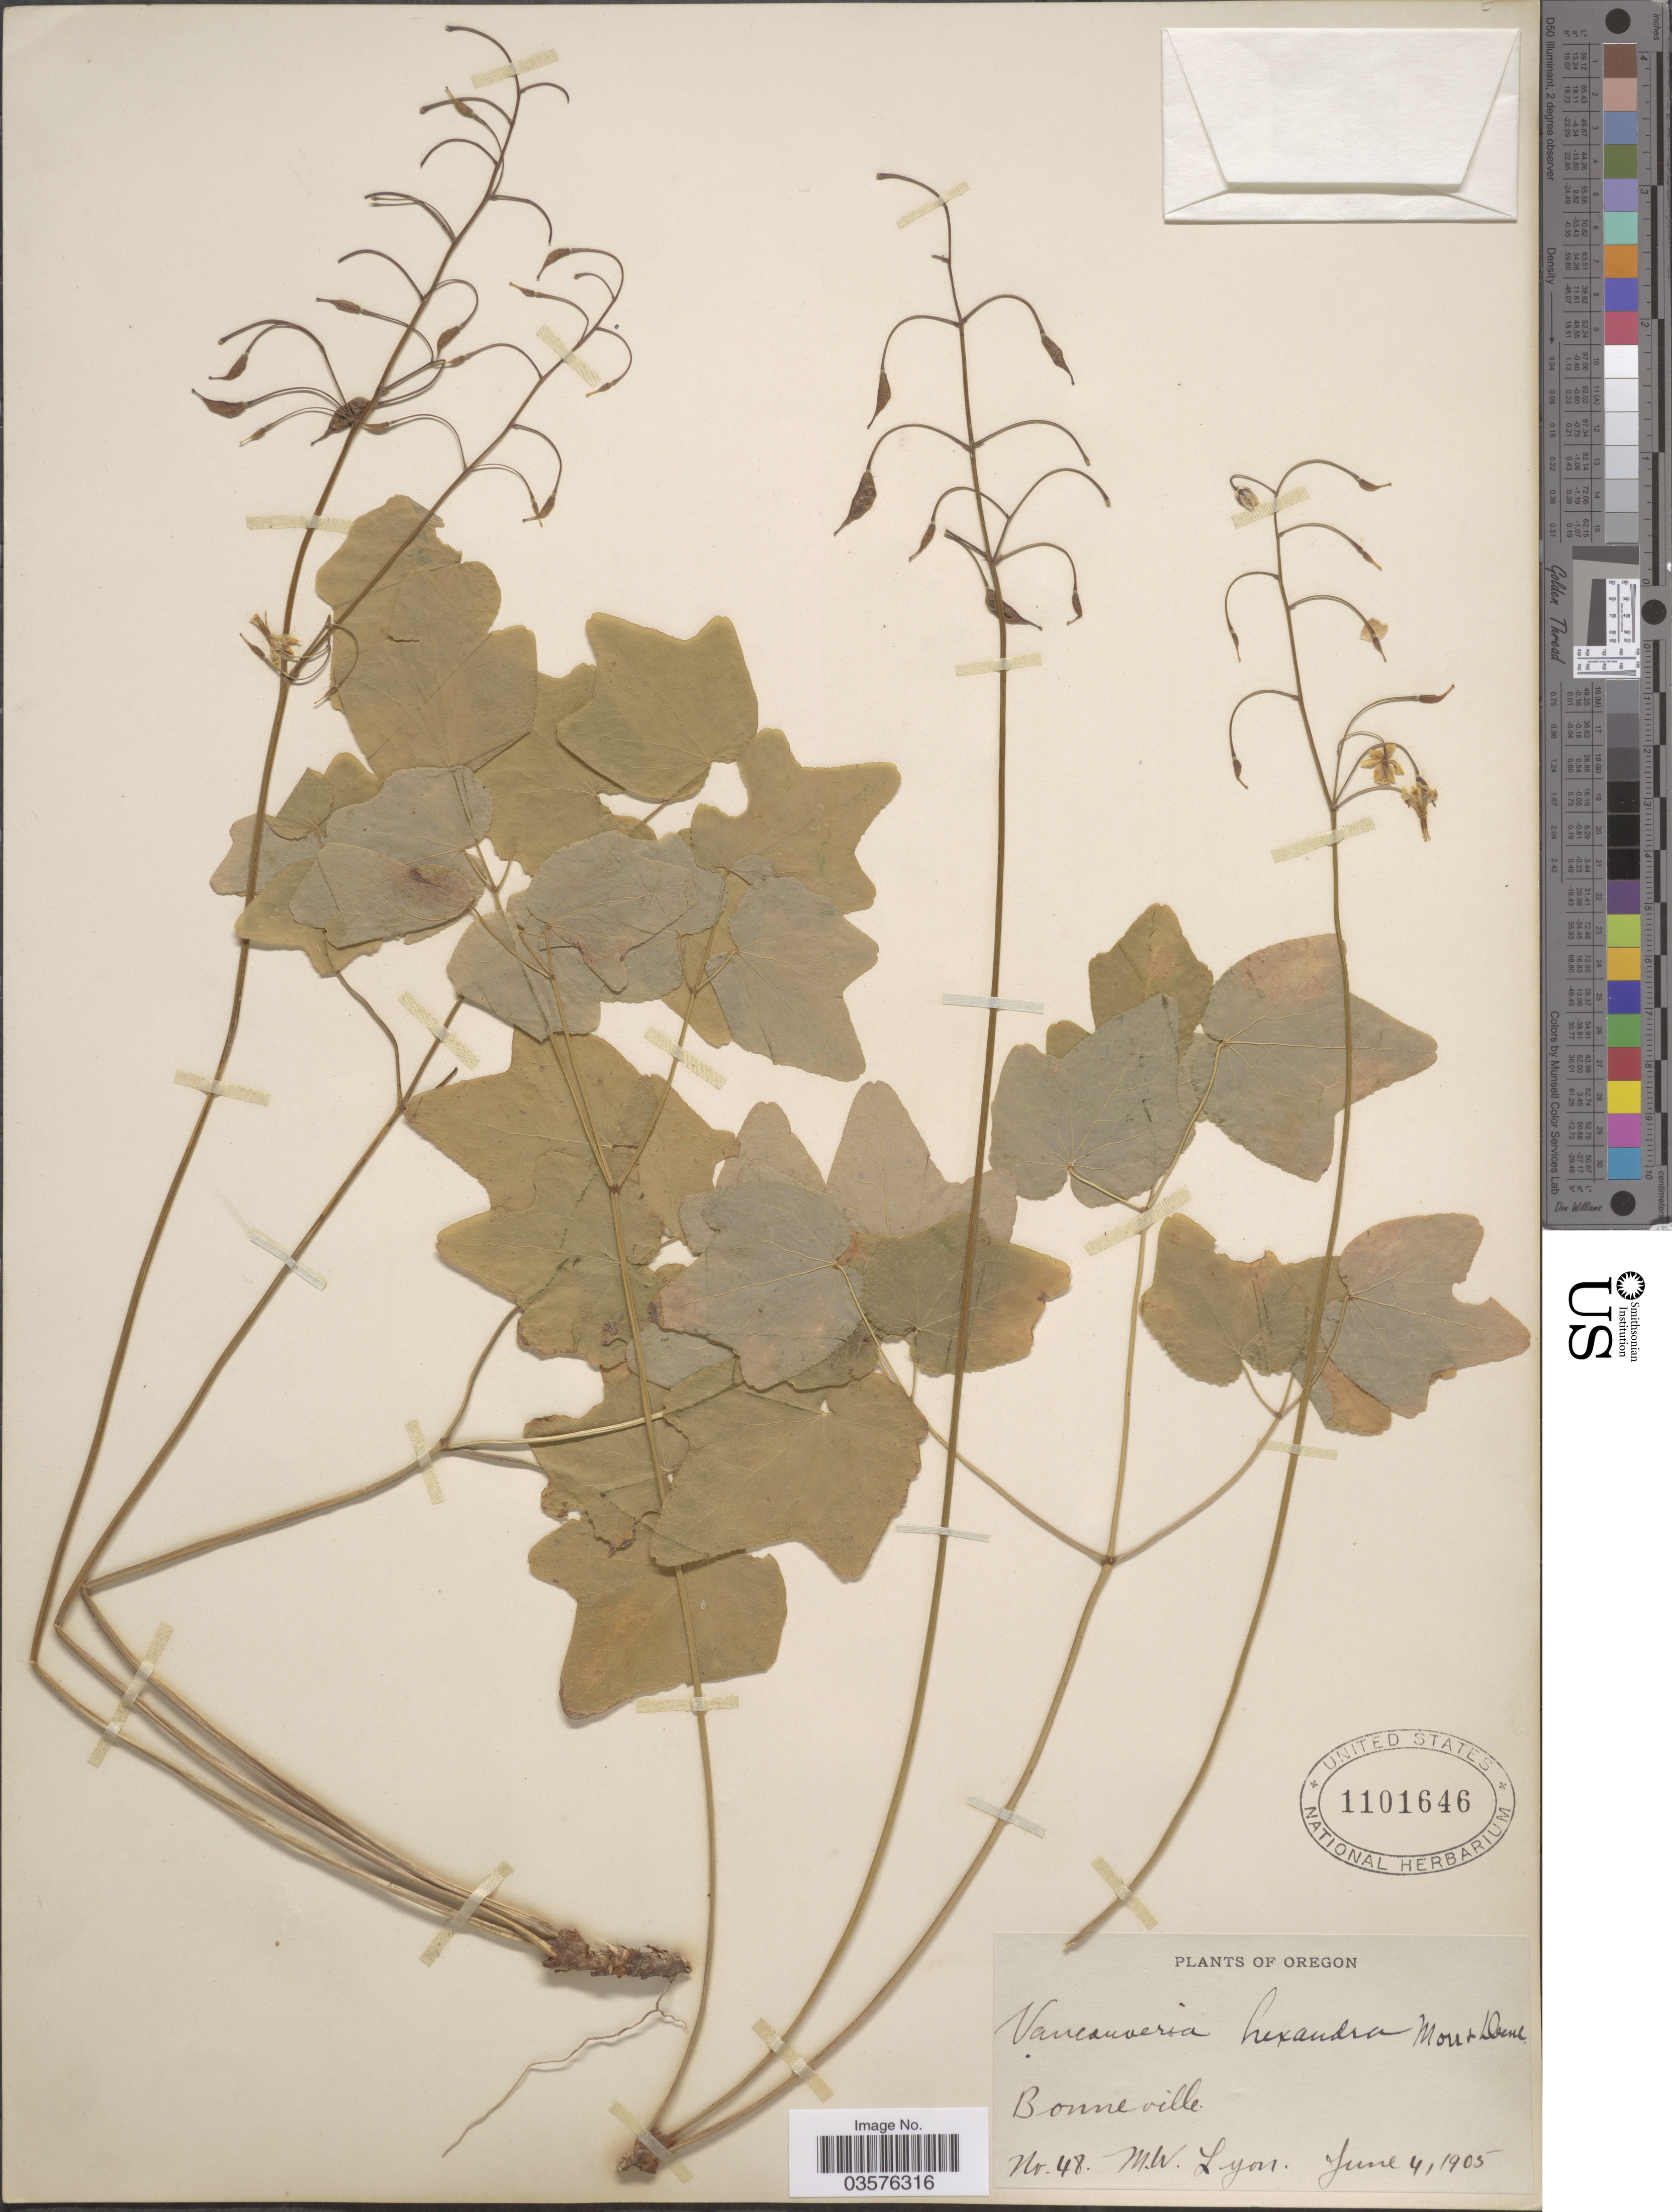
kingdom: Plantae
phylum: Tracheophyta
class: Magnoliopsida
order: Ranunculales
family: Berberidaceae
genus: Vancouveria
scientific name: Vancouveria hexandra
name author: (Hook.) C. Morren & Decne.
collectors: M. W. Lyon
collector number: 48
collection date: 1905-06-04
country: United States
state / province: Oregon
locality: Bonneville.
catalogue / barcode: US 1101646